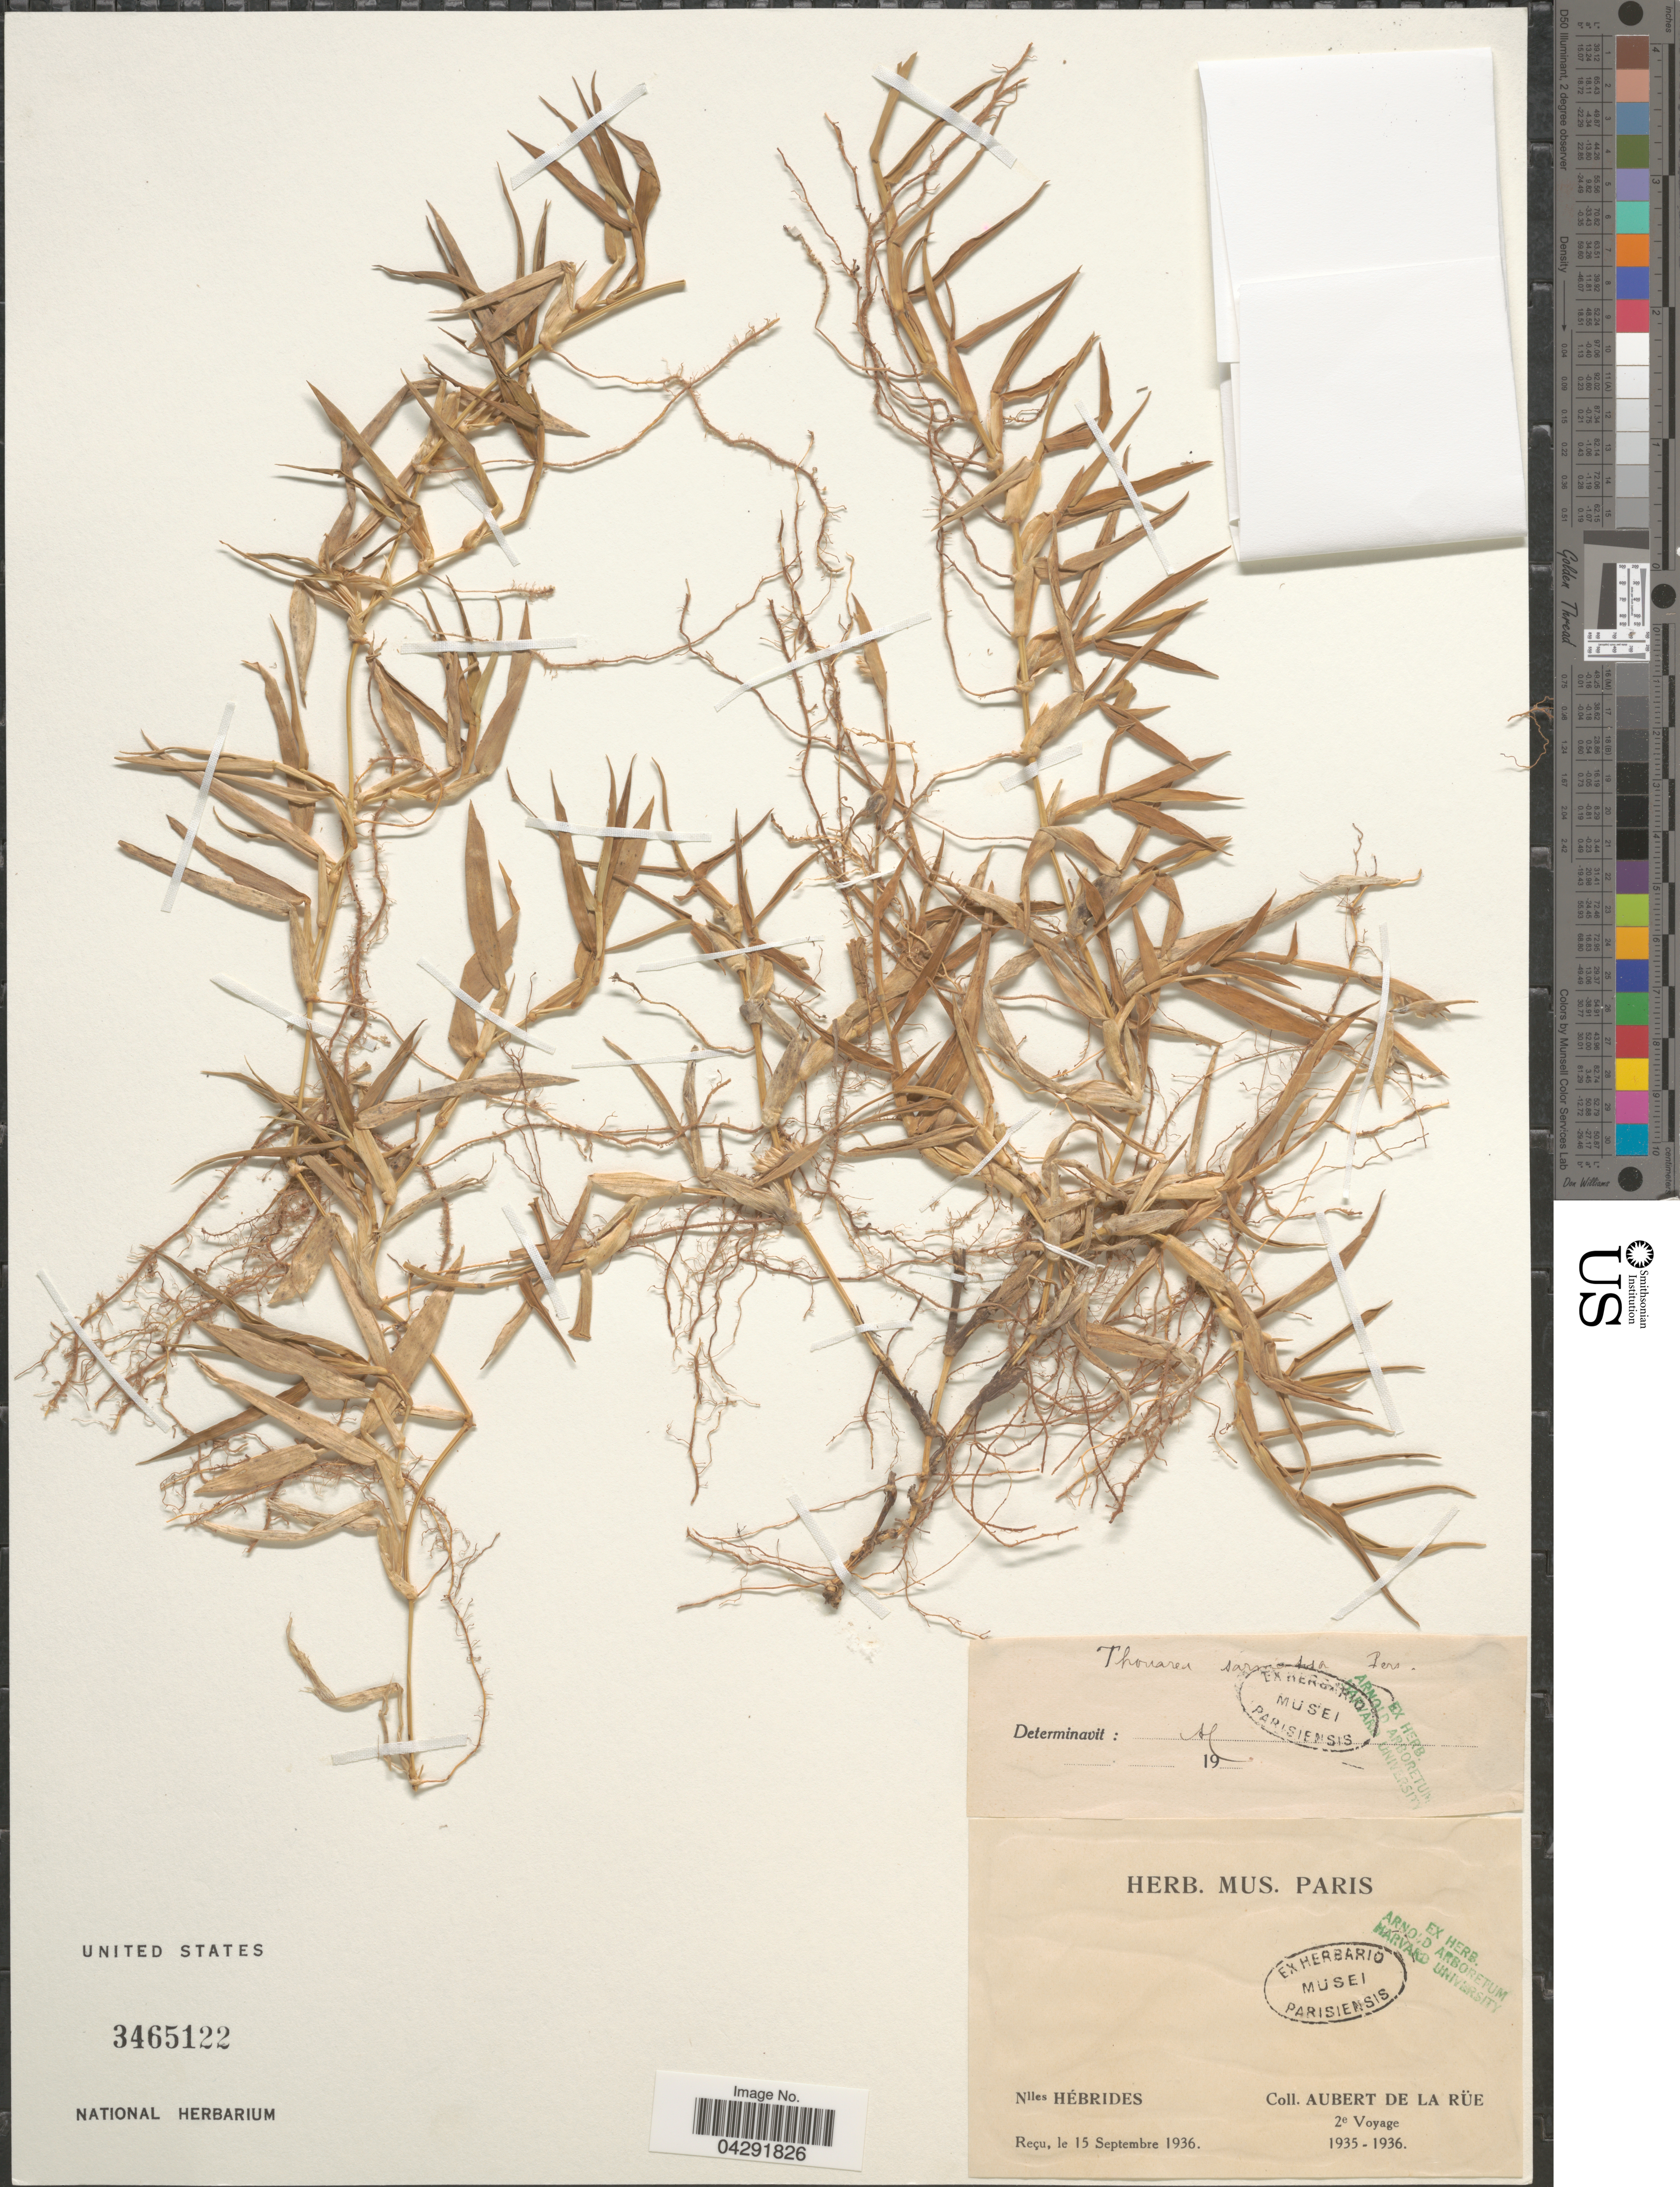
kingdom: Plantae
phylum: Tracheophyta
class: Liliopsida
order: Poales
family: Poaceae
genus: Thuarea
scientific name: Thuarea involuta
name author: (G. Forst.) R. Br. ex Sm.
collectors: Aubert de la Rüe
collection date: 1935/1936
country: Vanuatu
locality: Niles Hèbrides. 2e Voyage.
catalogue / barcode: US 3465122